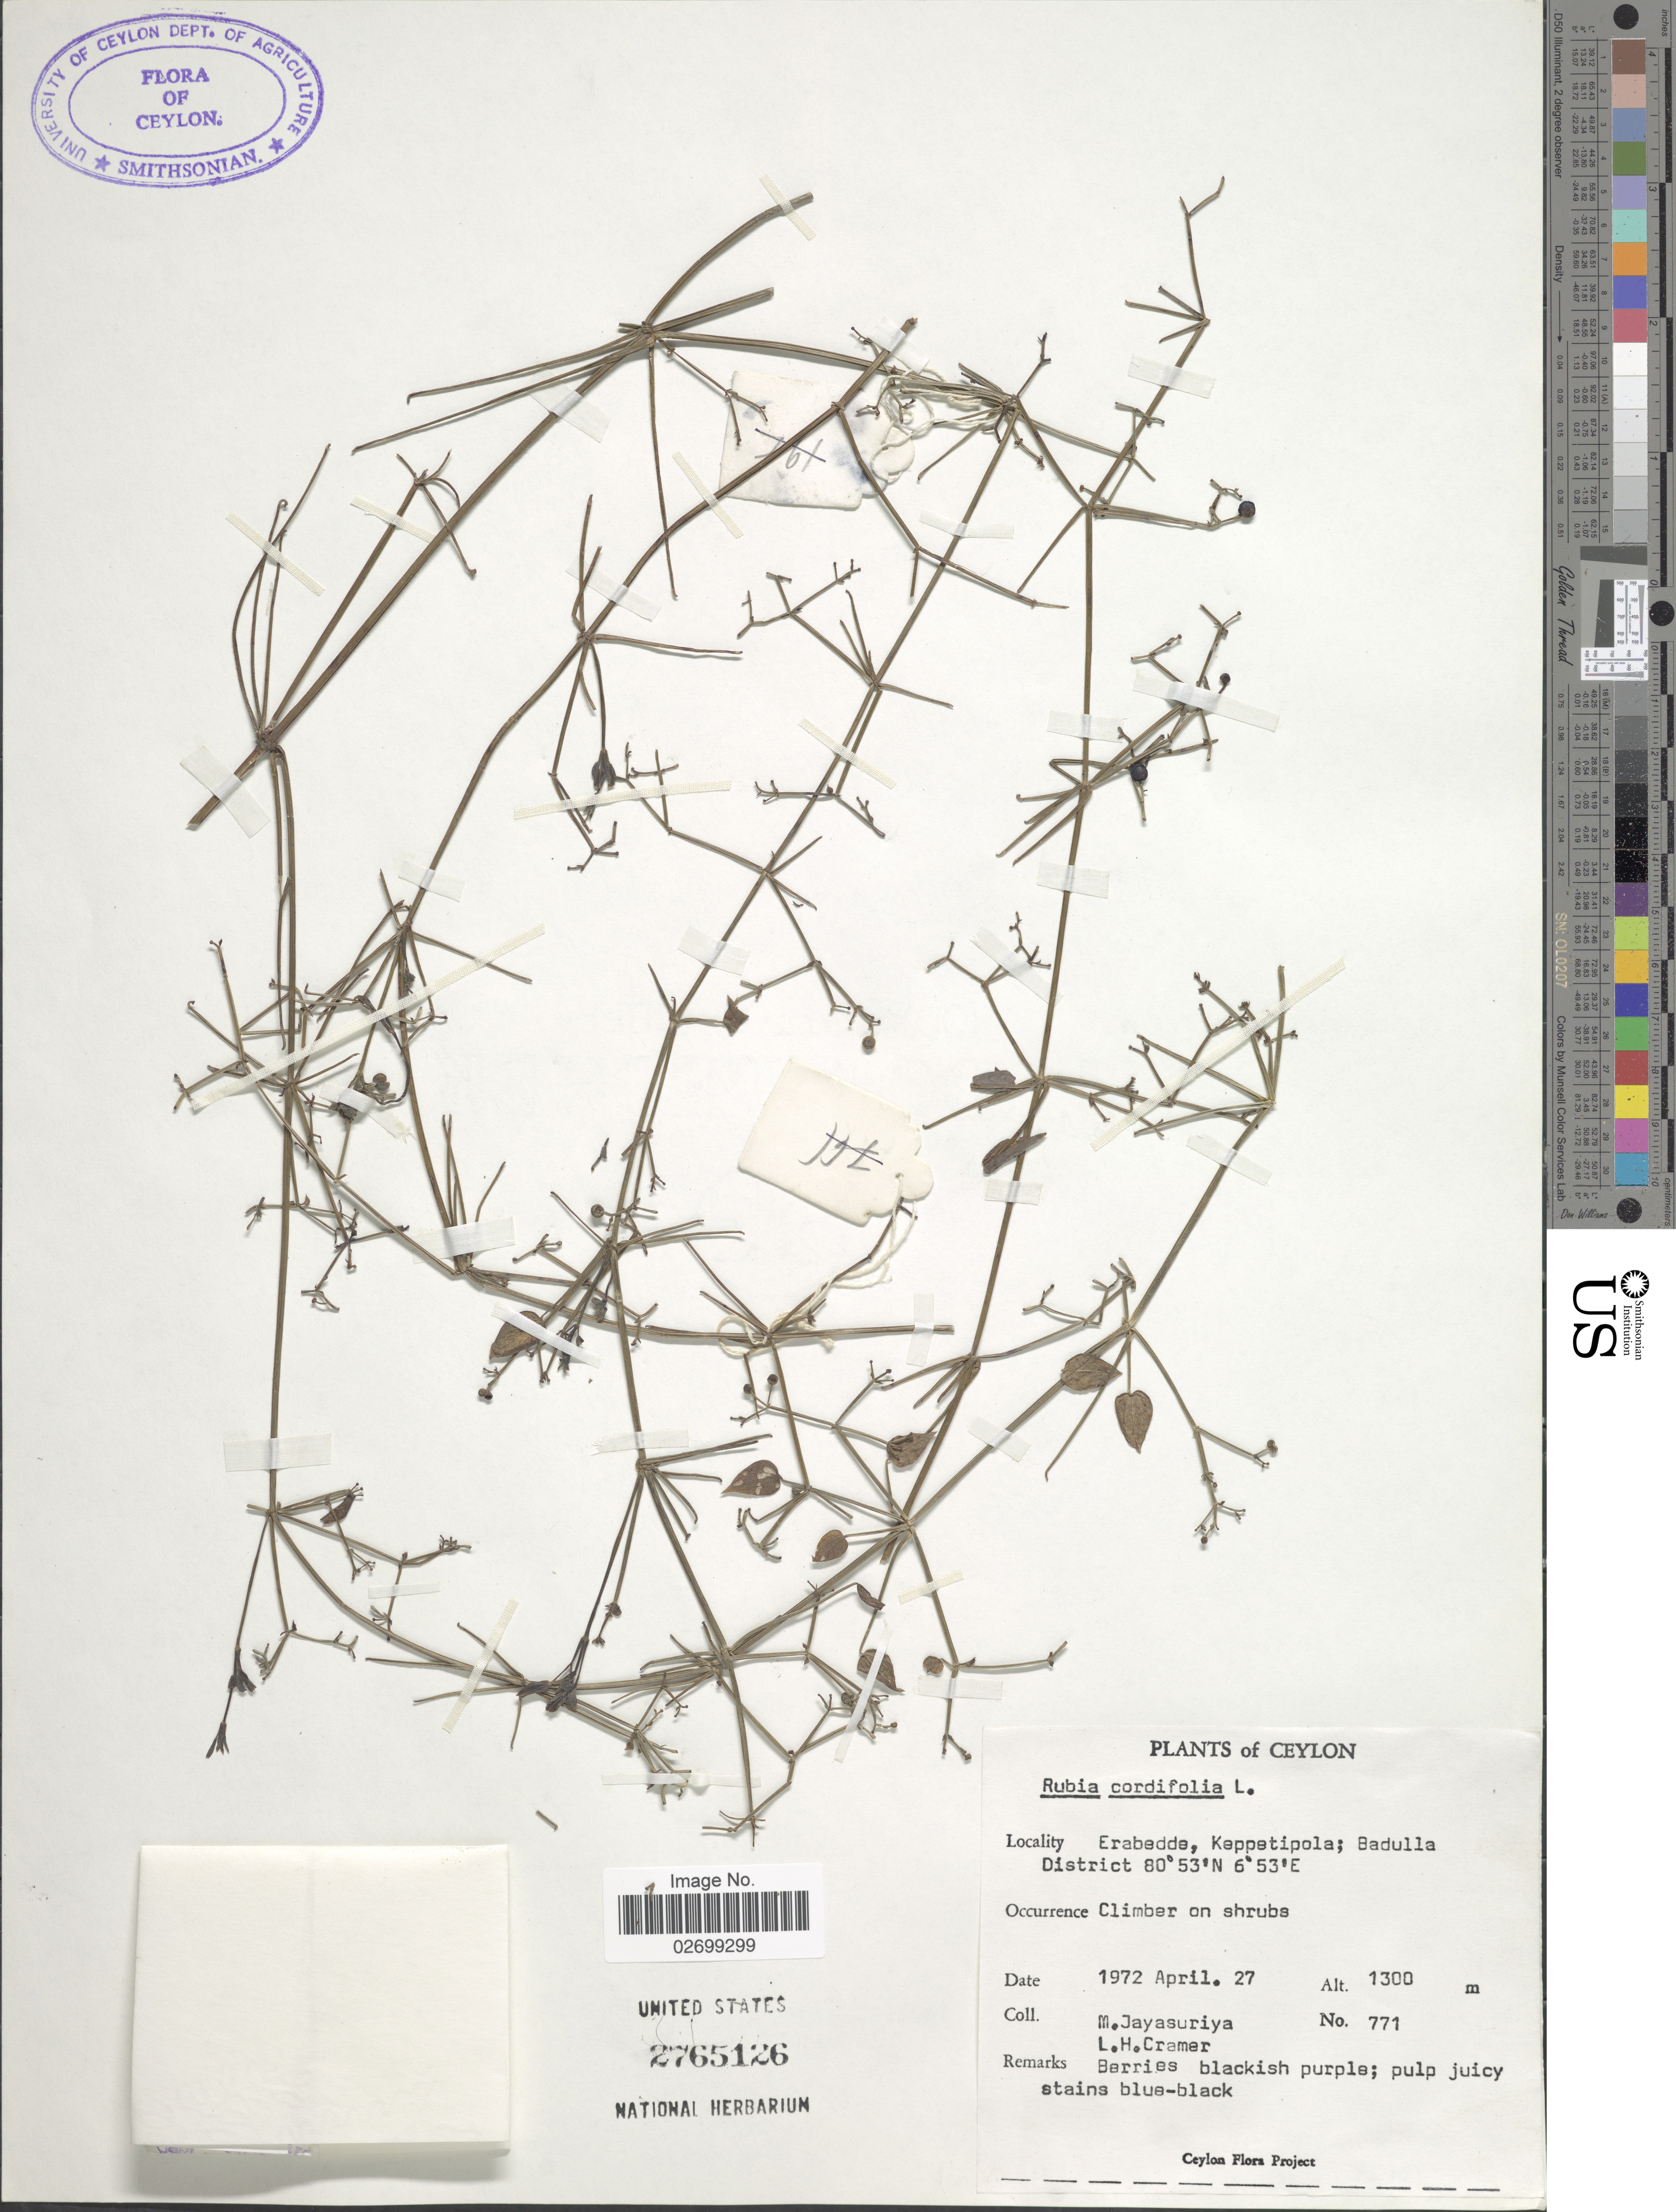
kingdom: Plantae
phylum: Tracheophyta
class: Magnoliopsida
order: Gentianales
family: Rubiaceae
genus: Rubia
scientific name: Rubia cordifolia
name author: L.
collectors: M. Jayasuriya & L. H. Cramer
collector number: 771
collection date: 1972-04-27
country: Sri Lanka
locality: Ceylon, Erabedde, Keppetipola; Badulla District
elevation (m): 1300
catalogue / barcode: US 2765126